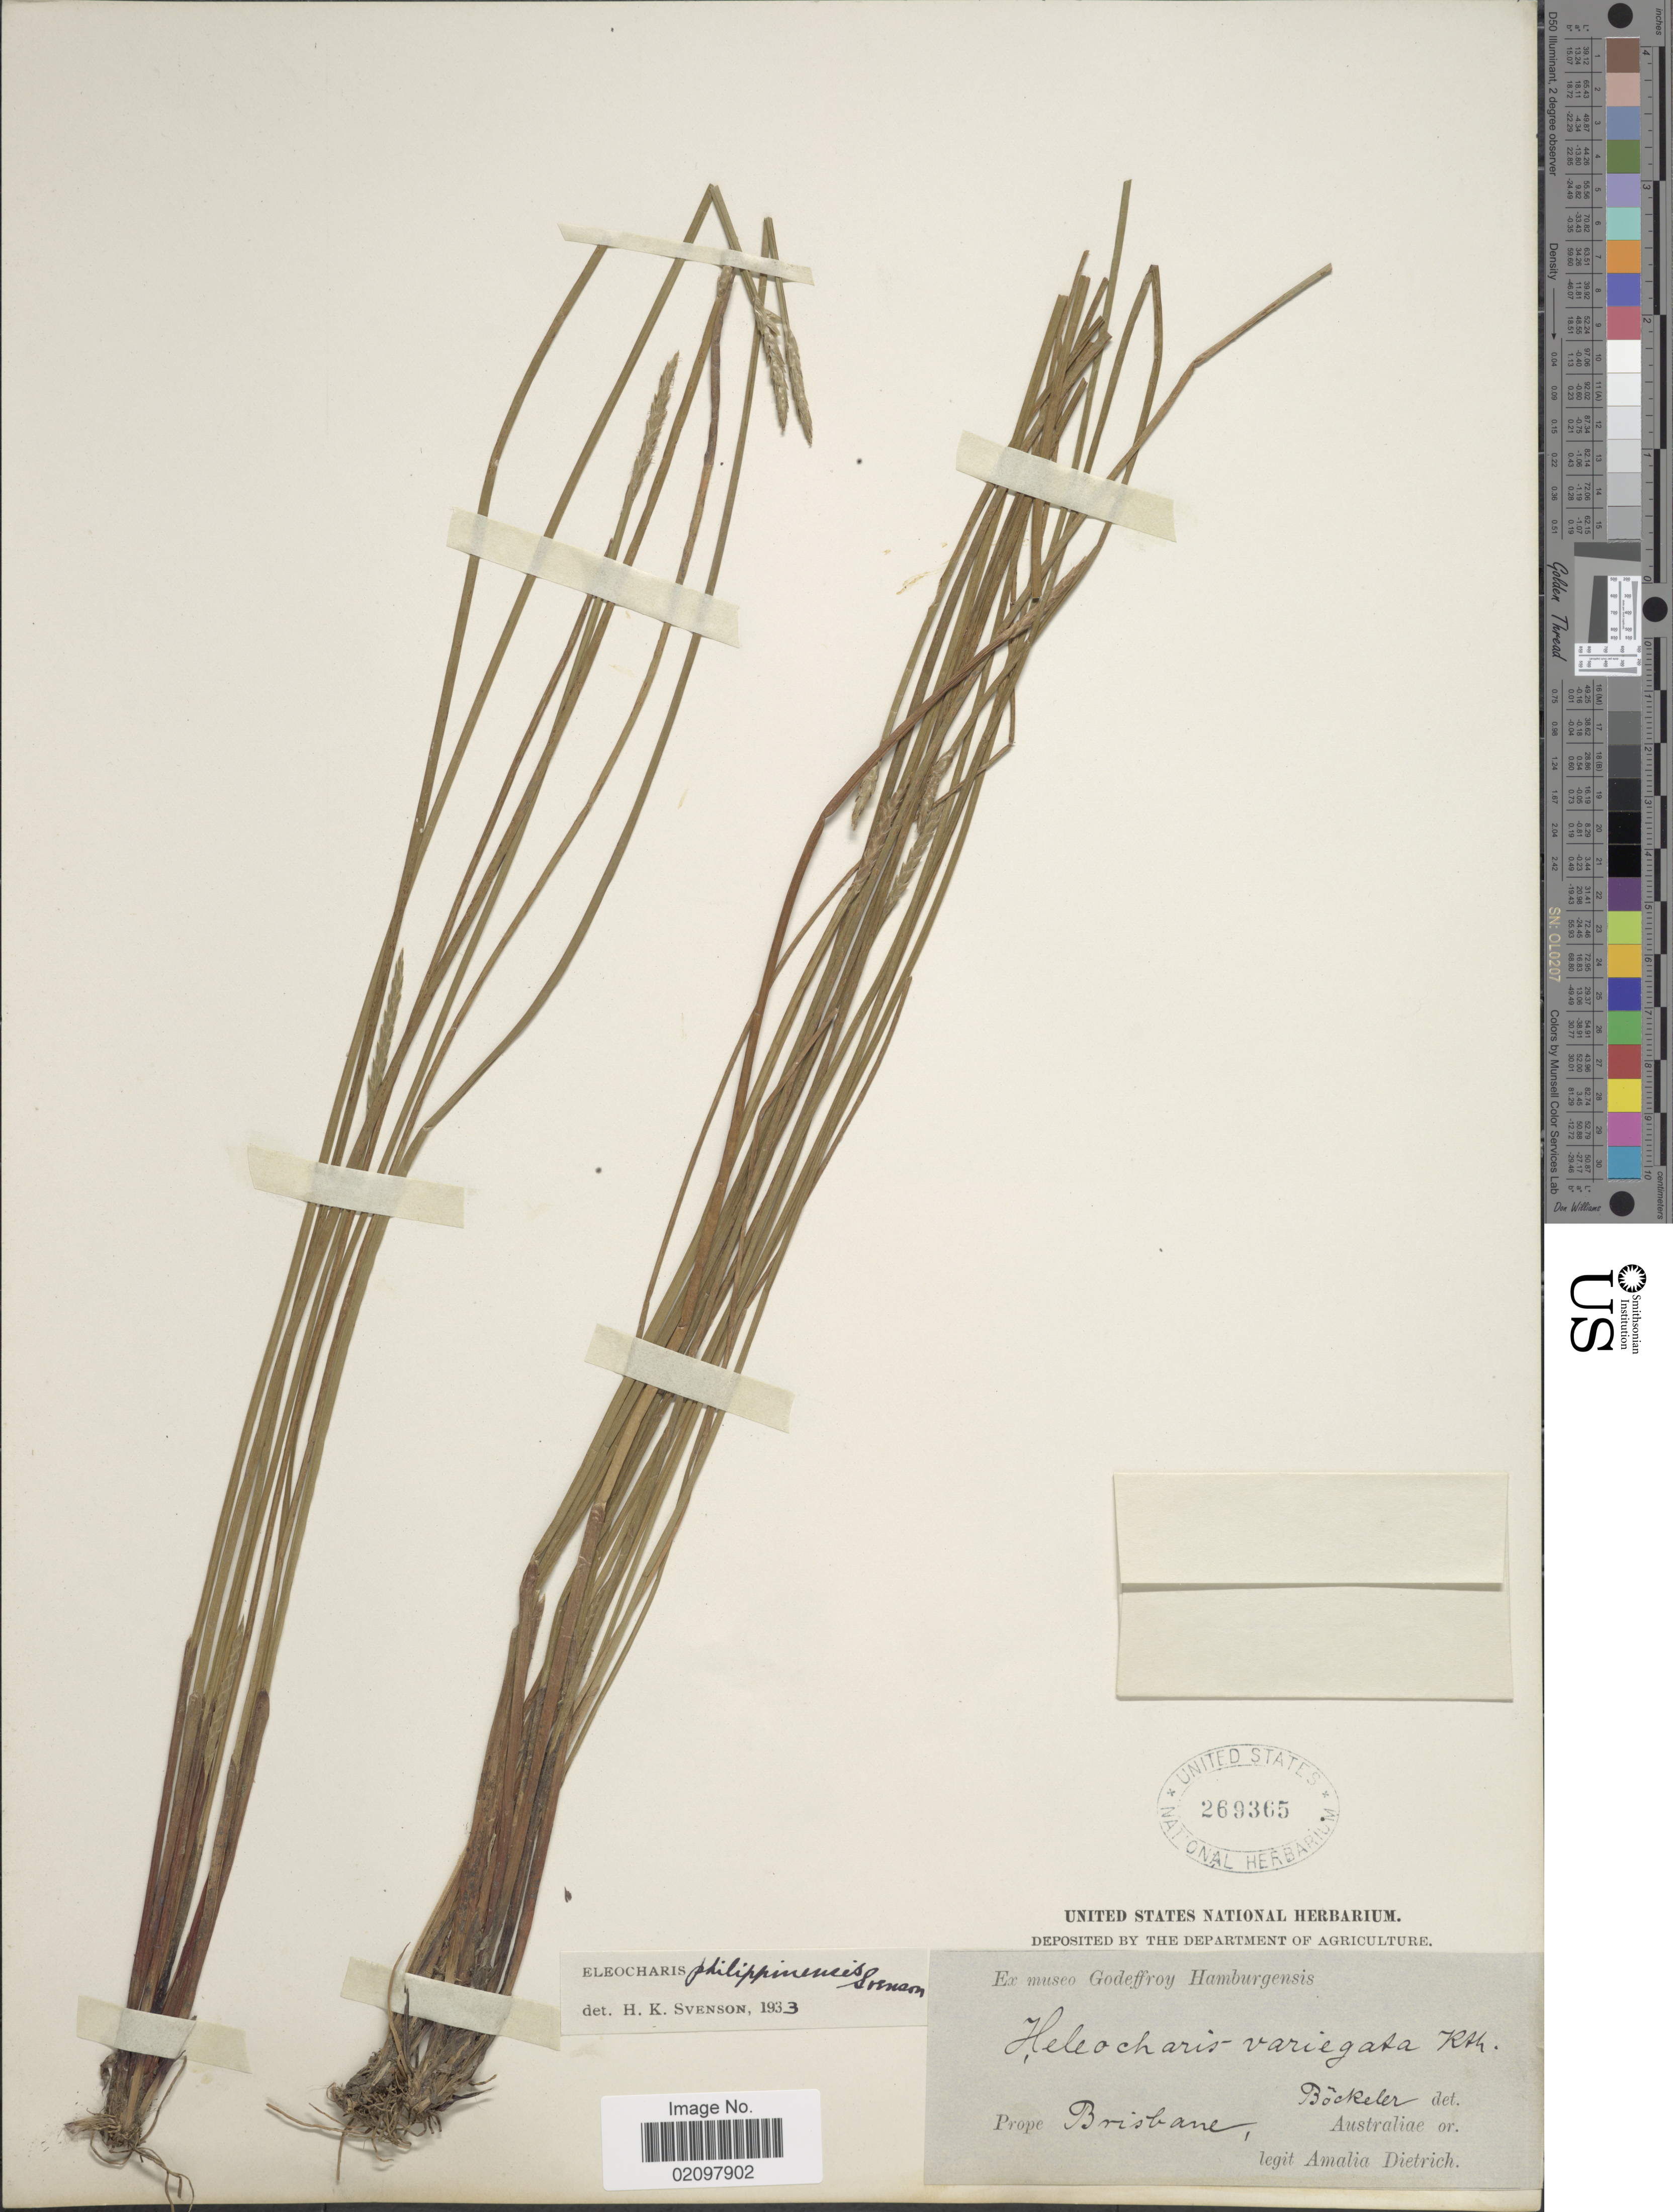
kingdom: Plantae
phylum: Tracheophyta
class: Liliopsida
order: Poales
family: Cyperaceae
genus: Eleocharis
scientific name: Eleocharis philippinensis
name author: Svenson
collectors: A. Dietrich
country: Australia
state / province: Queensland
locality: Prope Brisbane, Australiae or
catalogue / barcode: US 269365